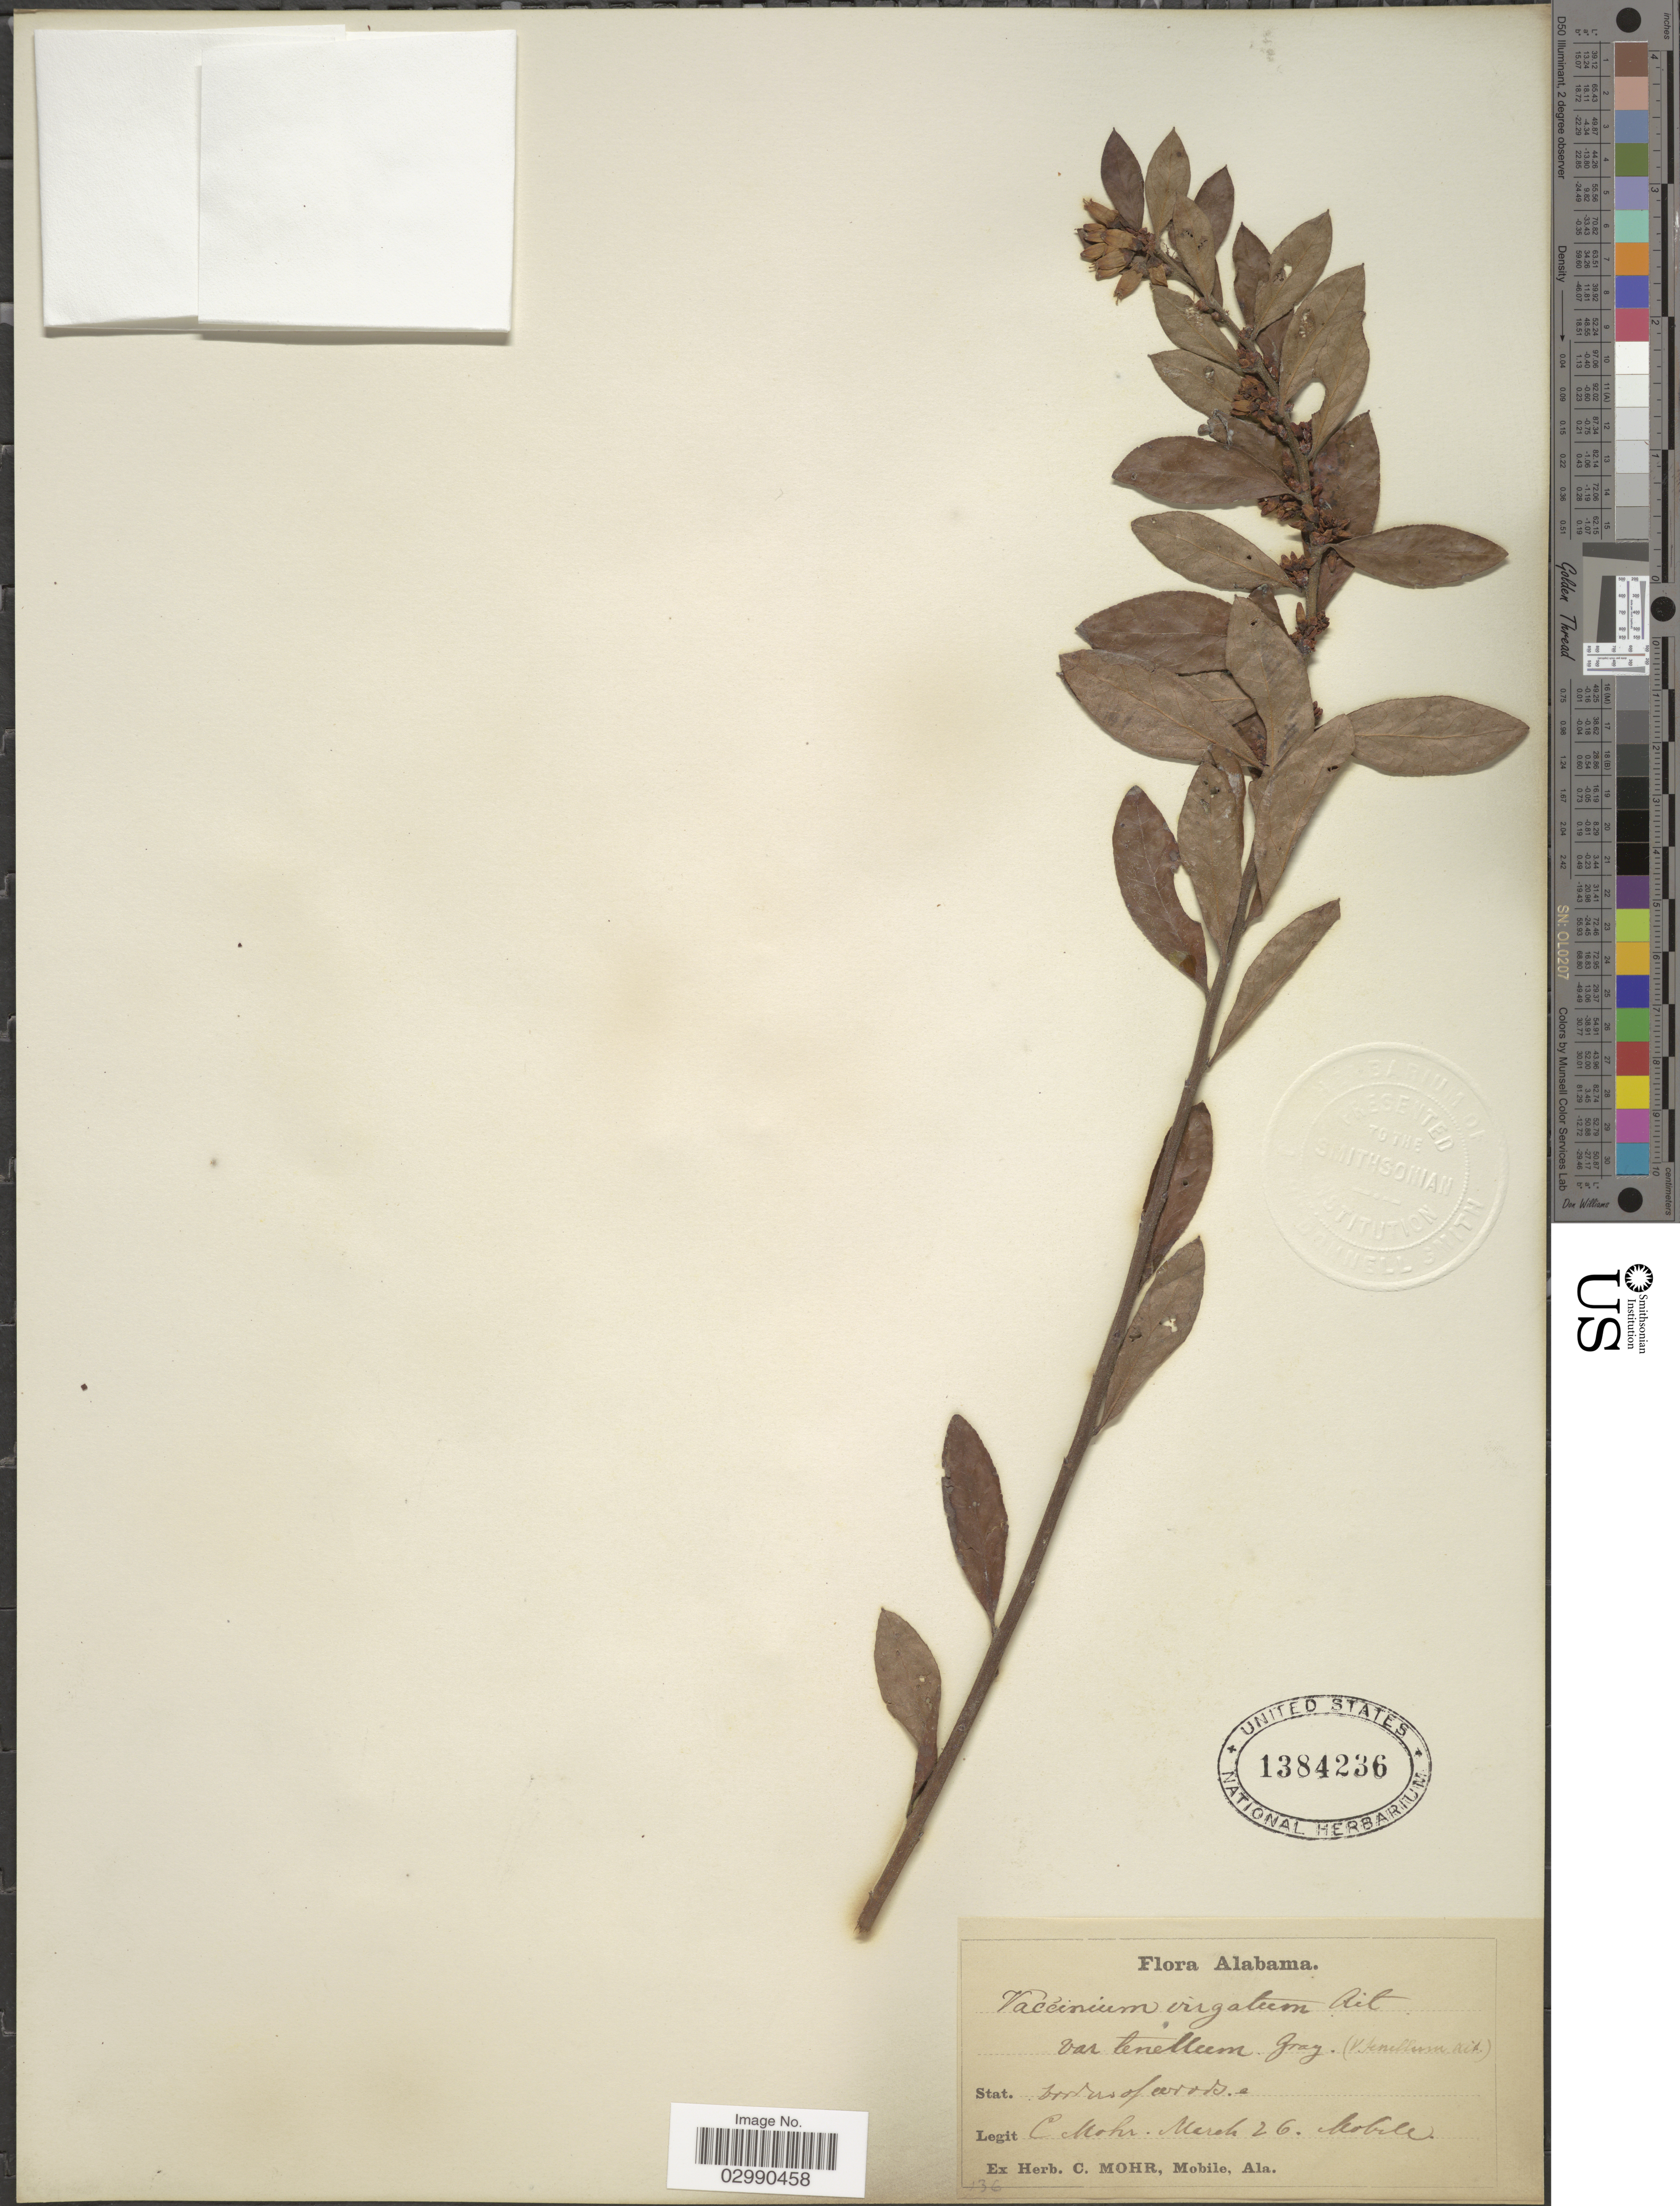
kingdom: Plantae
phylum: Tracheophyta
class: Magnoliopsida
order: Ericales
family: Ericaceae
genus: Vaccinium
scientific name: Vaccinium vacillans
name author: Kalm ex Torr.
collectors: C. T. Mohr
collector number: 136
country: United States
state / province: Alabama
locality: Mobile.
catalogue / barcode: US 1384236